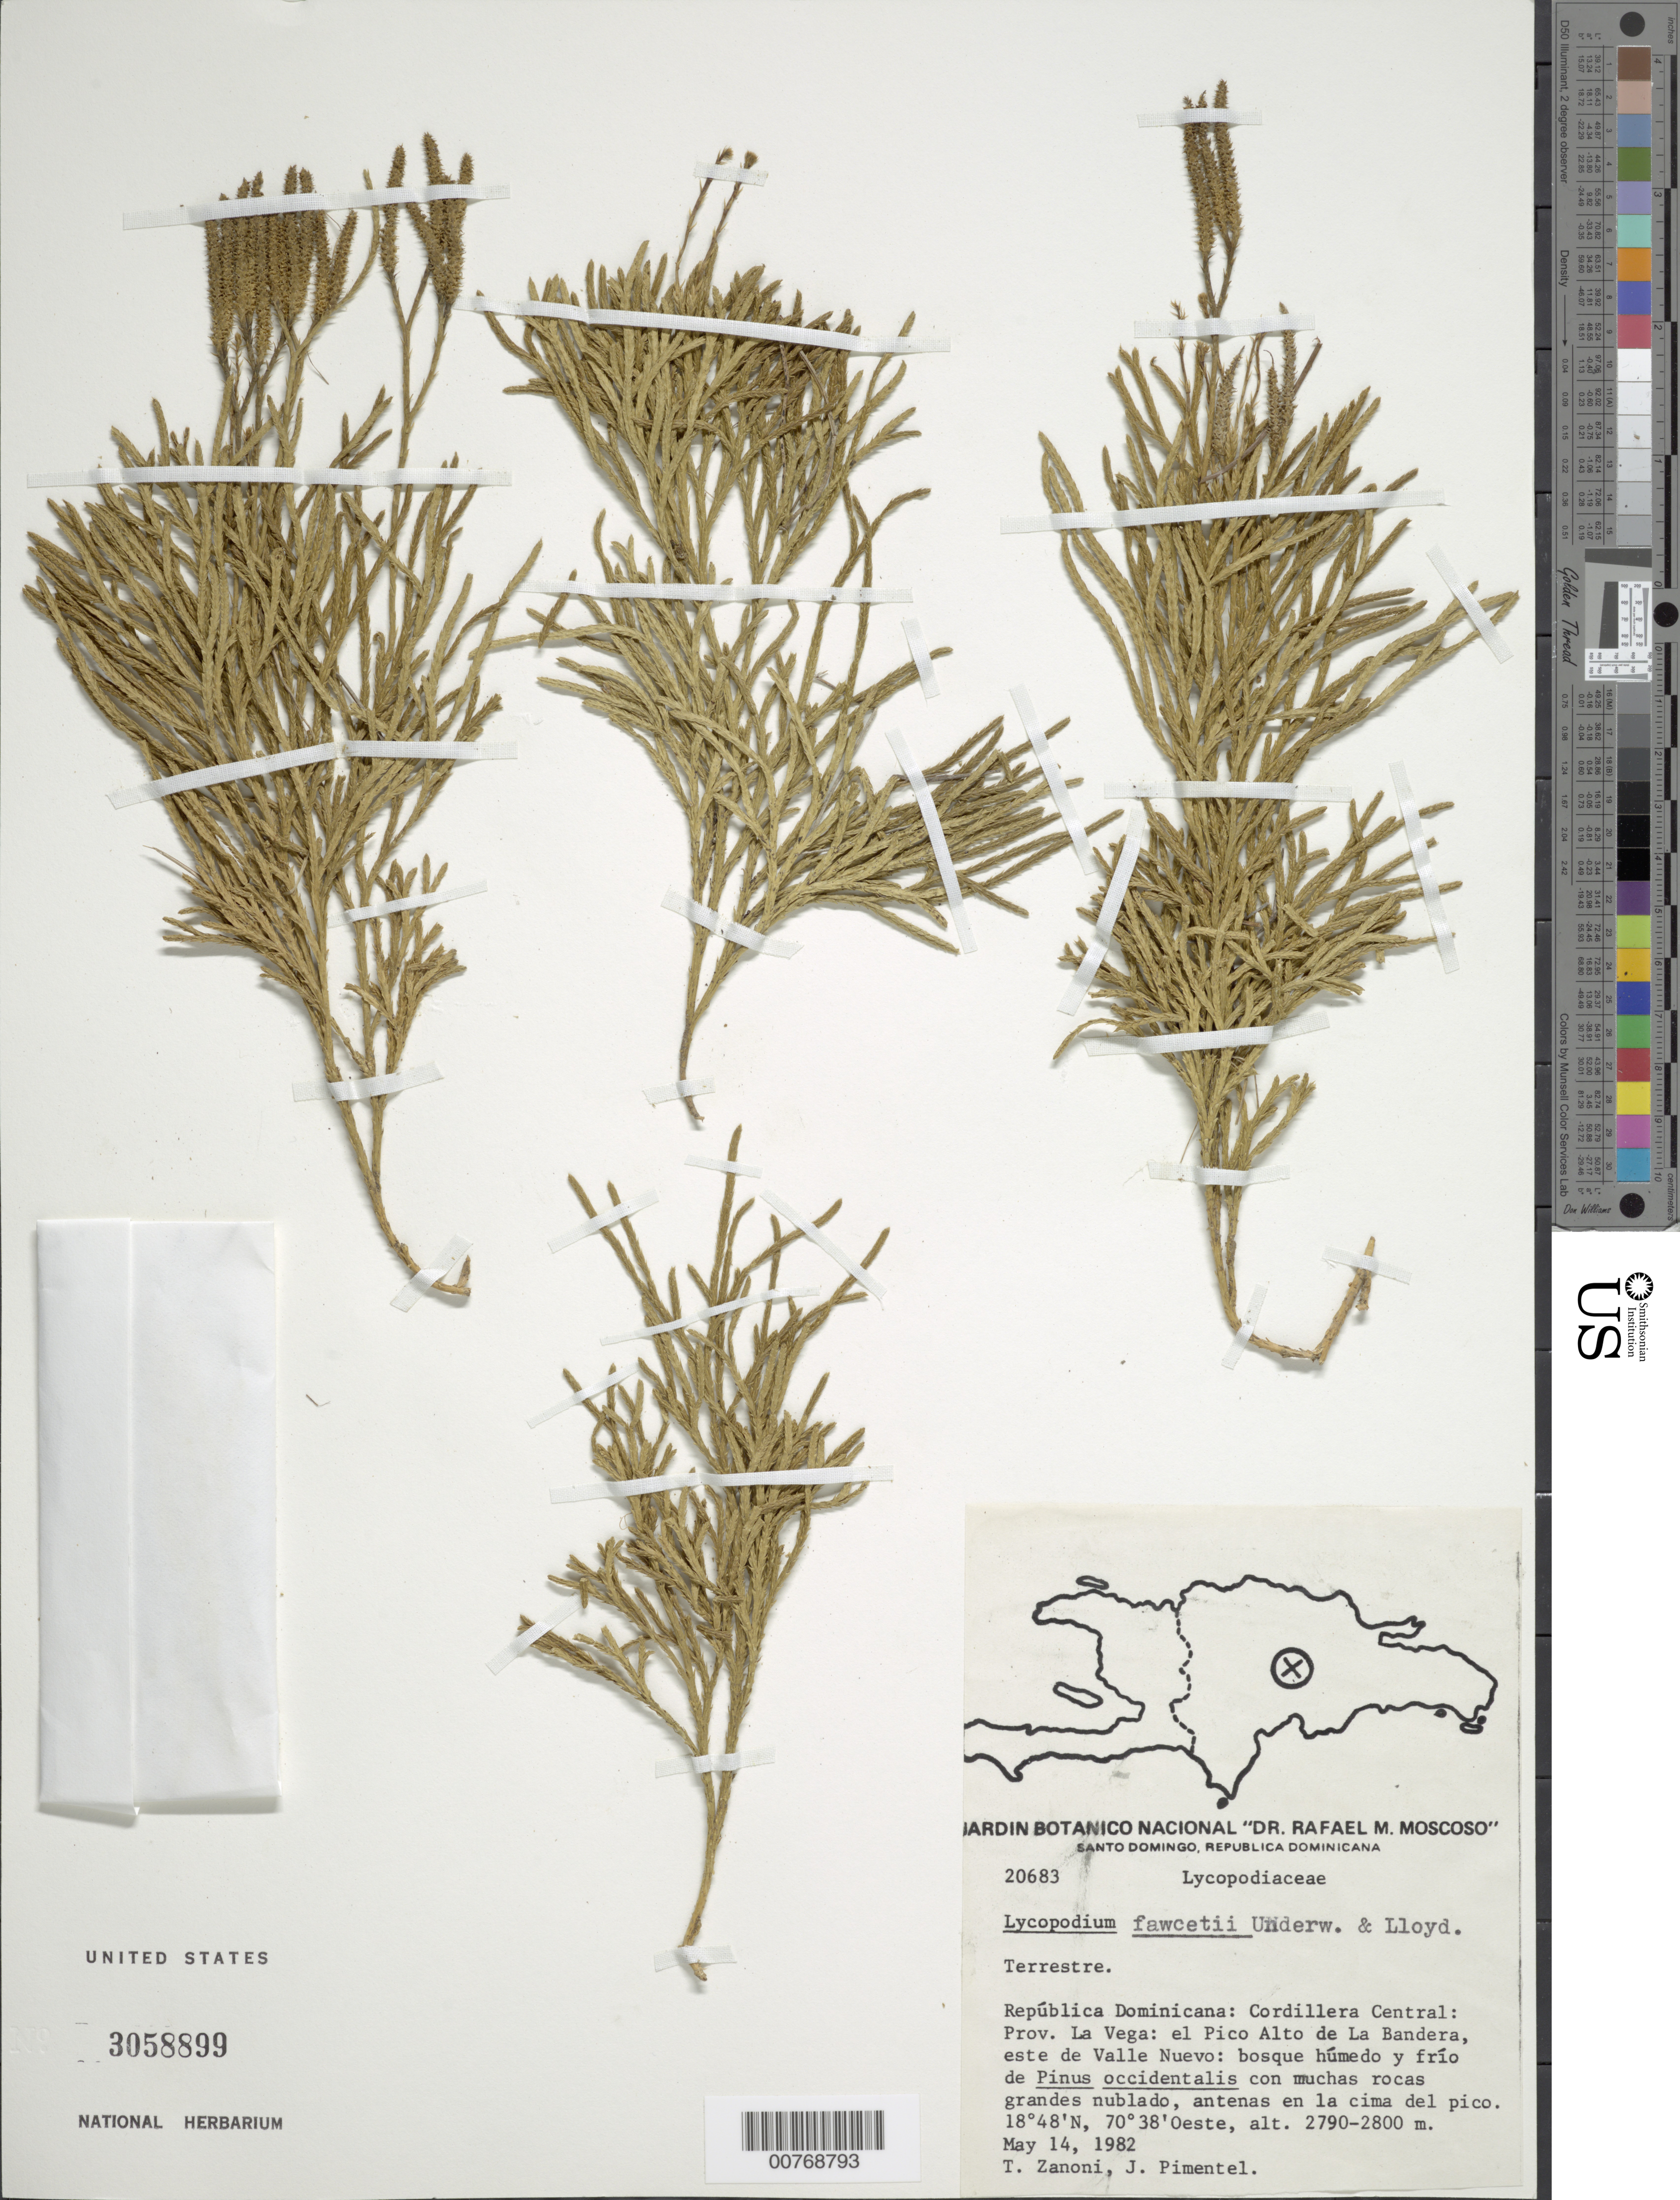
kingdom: Plantae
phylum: Tracheophyta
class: Lycopodiopsida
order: Lycopodiales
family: Lycopodiaceae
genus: Diphasiastrum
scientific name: Diphasiastrum thyoides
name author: (Humb. & Bonpl. ex Willd.) Holub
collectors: T. A. Zanoni & J. Pimentel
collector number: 20683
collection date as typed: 14 May 1982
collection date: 1982-05-14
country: Dominican Republic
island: Hispaniola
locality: Cordillera Central, Provincia La Vega, el Pico Alto de La Bandera, este de Valle Nuevo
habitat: Bosque humedo y frio de Pinus occidentalis con muchas rocas grandes, nublado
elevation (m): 2790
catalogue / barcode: US 3058899